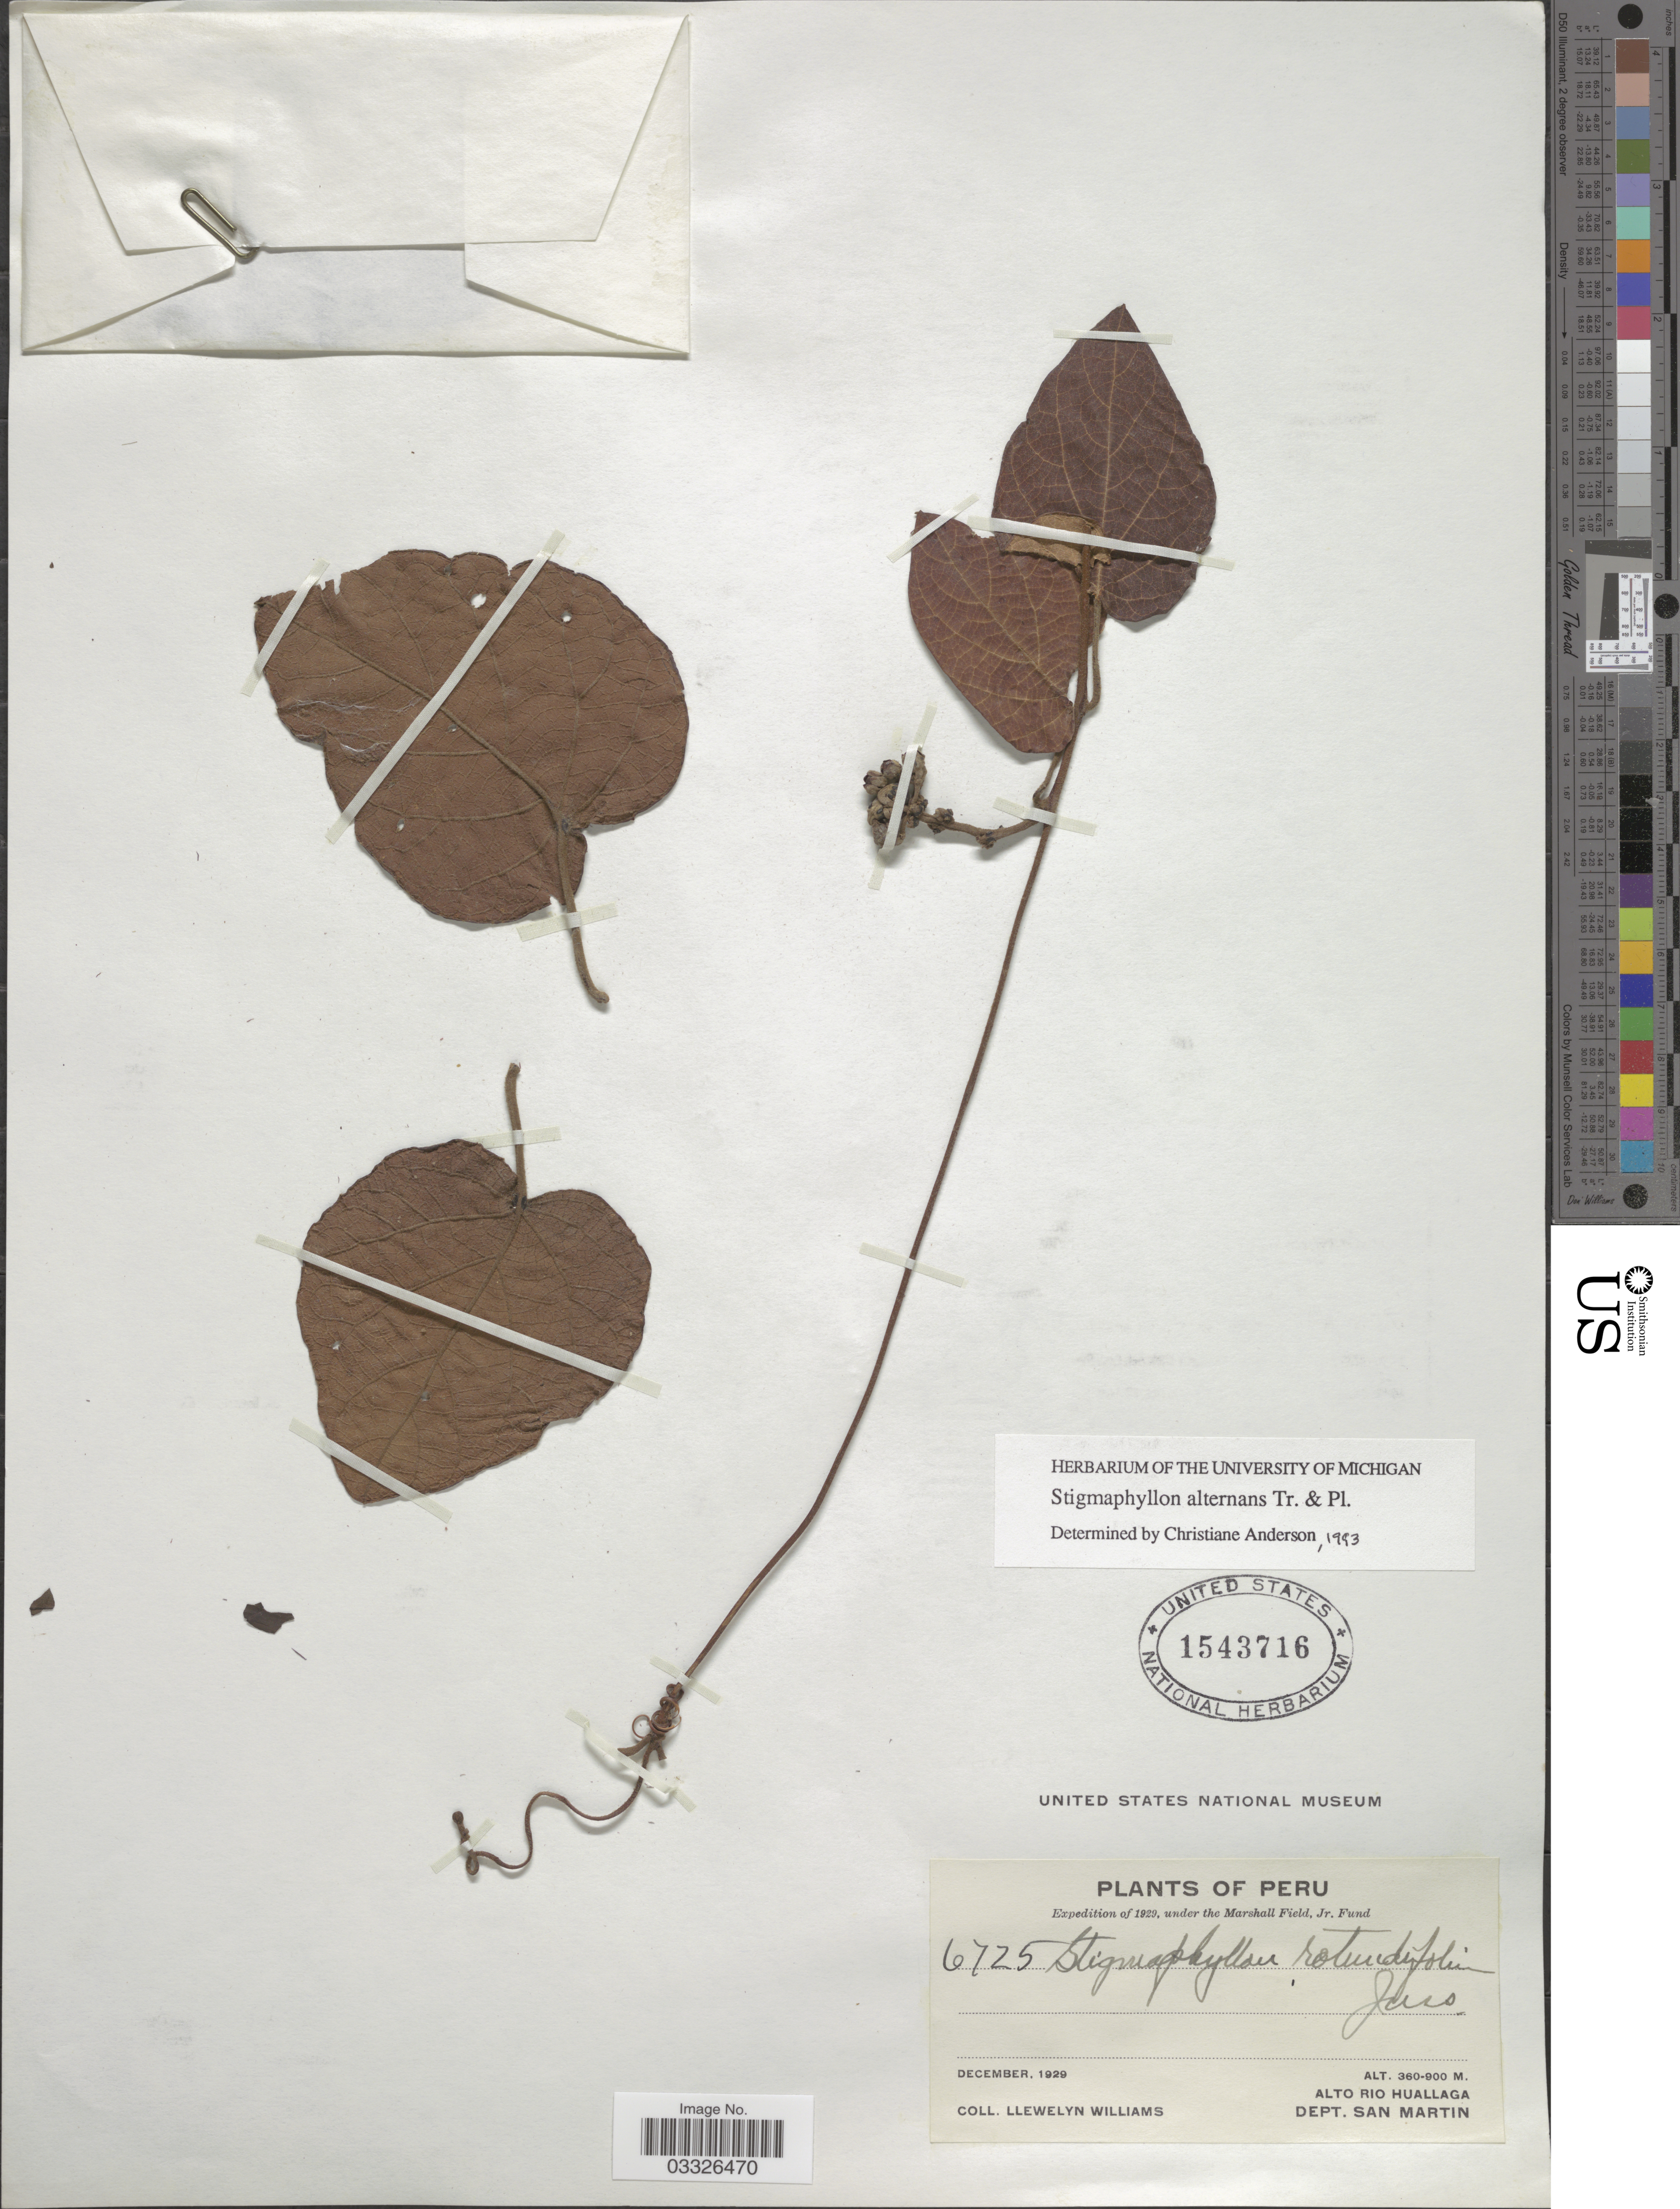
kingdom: Plantae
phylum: Tracheophyta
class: Magnoliopsida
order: Malpighiales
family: Malpighiaceae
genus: Stigmaphyllon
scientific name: Stigmaphyllon alternans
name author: Triana & Planch.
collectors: Ll. Williams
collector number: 6725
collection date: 1929-12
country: Peru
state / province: San Martín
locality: Alto Rio Huallaga. Dept. San Martin.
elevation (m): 360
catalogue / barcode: US 1543716